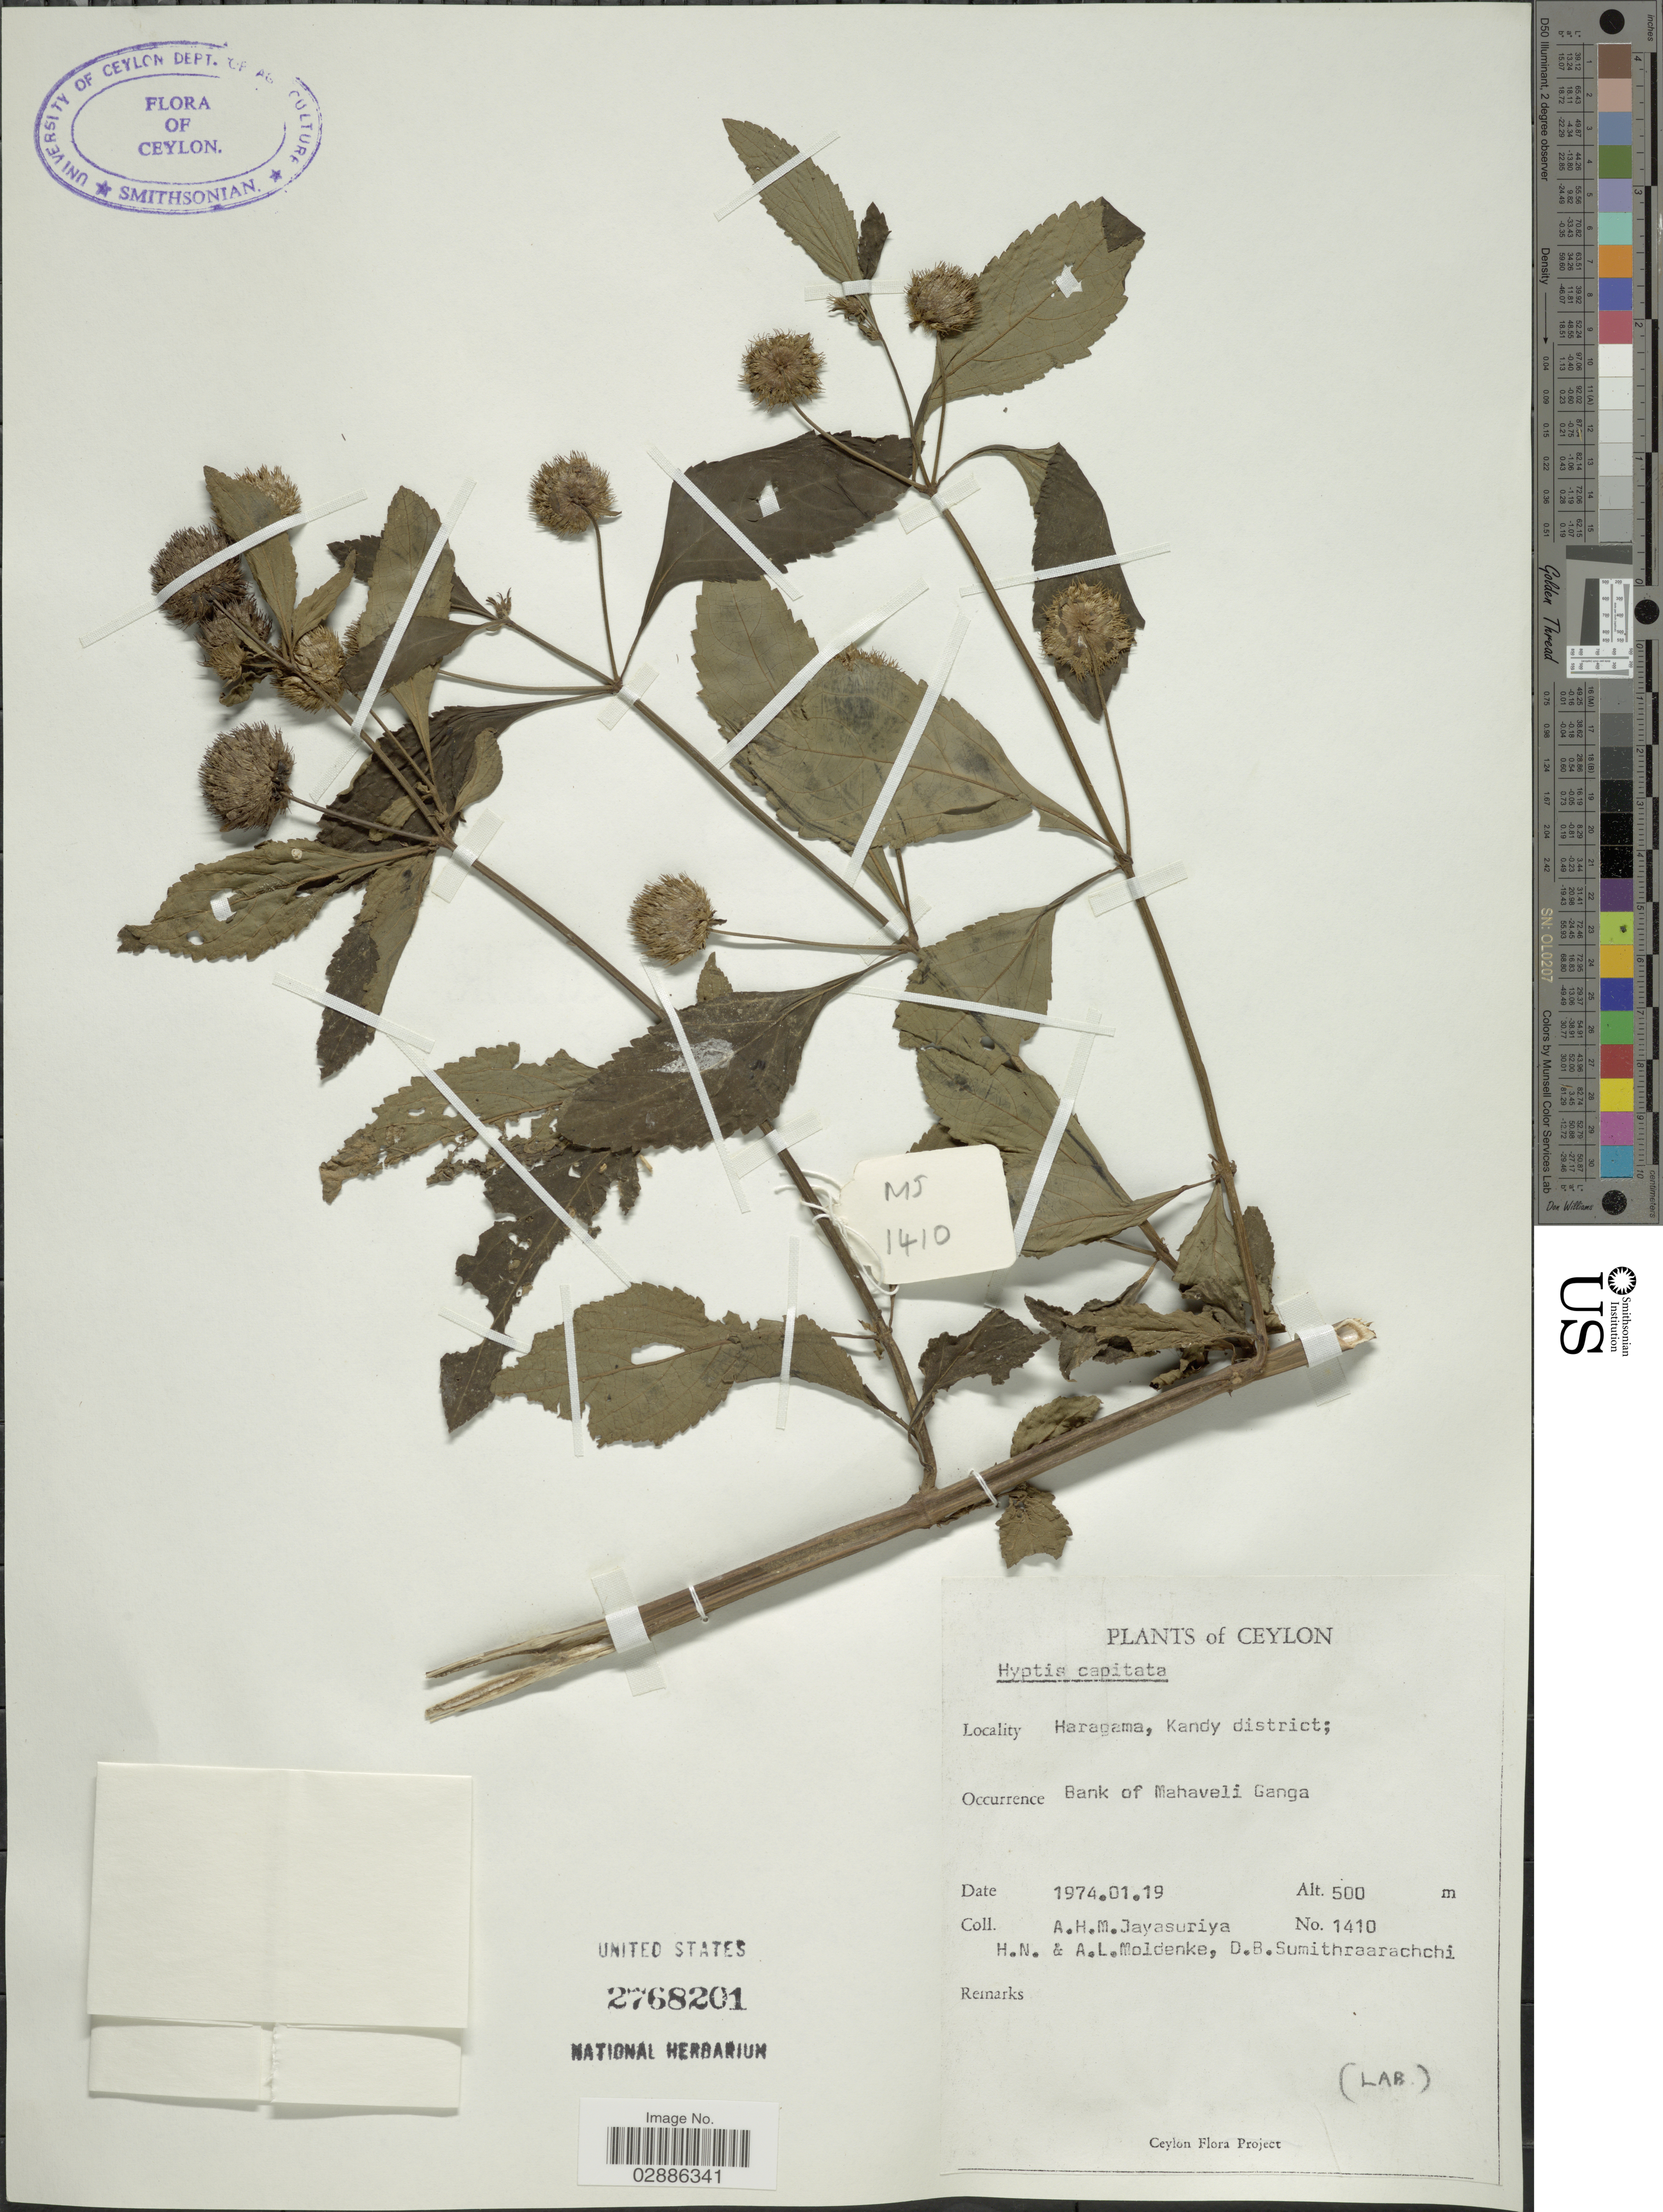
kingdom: Plantae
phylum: Tracheophyta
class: Magnoliopsida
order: Lamiales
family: Lamiaceae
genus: Hyptis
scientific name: Hyptis rhomboidea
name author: M. Martens & Galeotti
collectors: A. Jayasuriya, H. N. Moldenke, A. L. Moldenke & D. B. Sumithraarachchi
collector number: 1410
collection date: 1974-01-19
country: Sri Lanka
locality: Ceylon, Haragama, Kandy district.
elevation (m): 500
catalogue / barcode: US 2768201